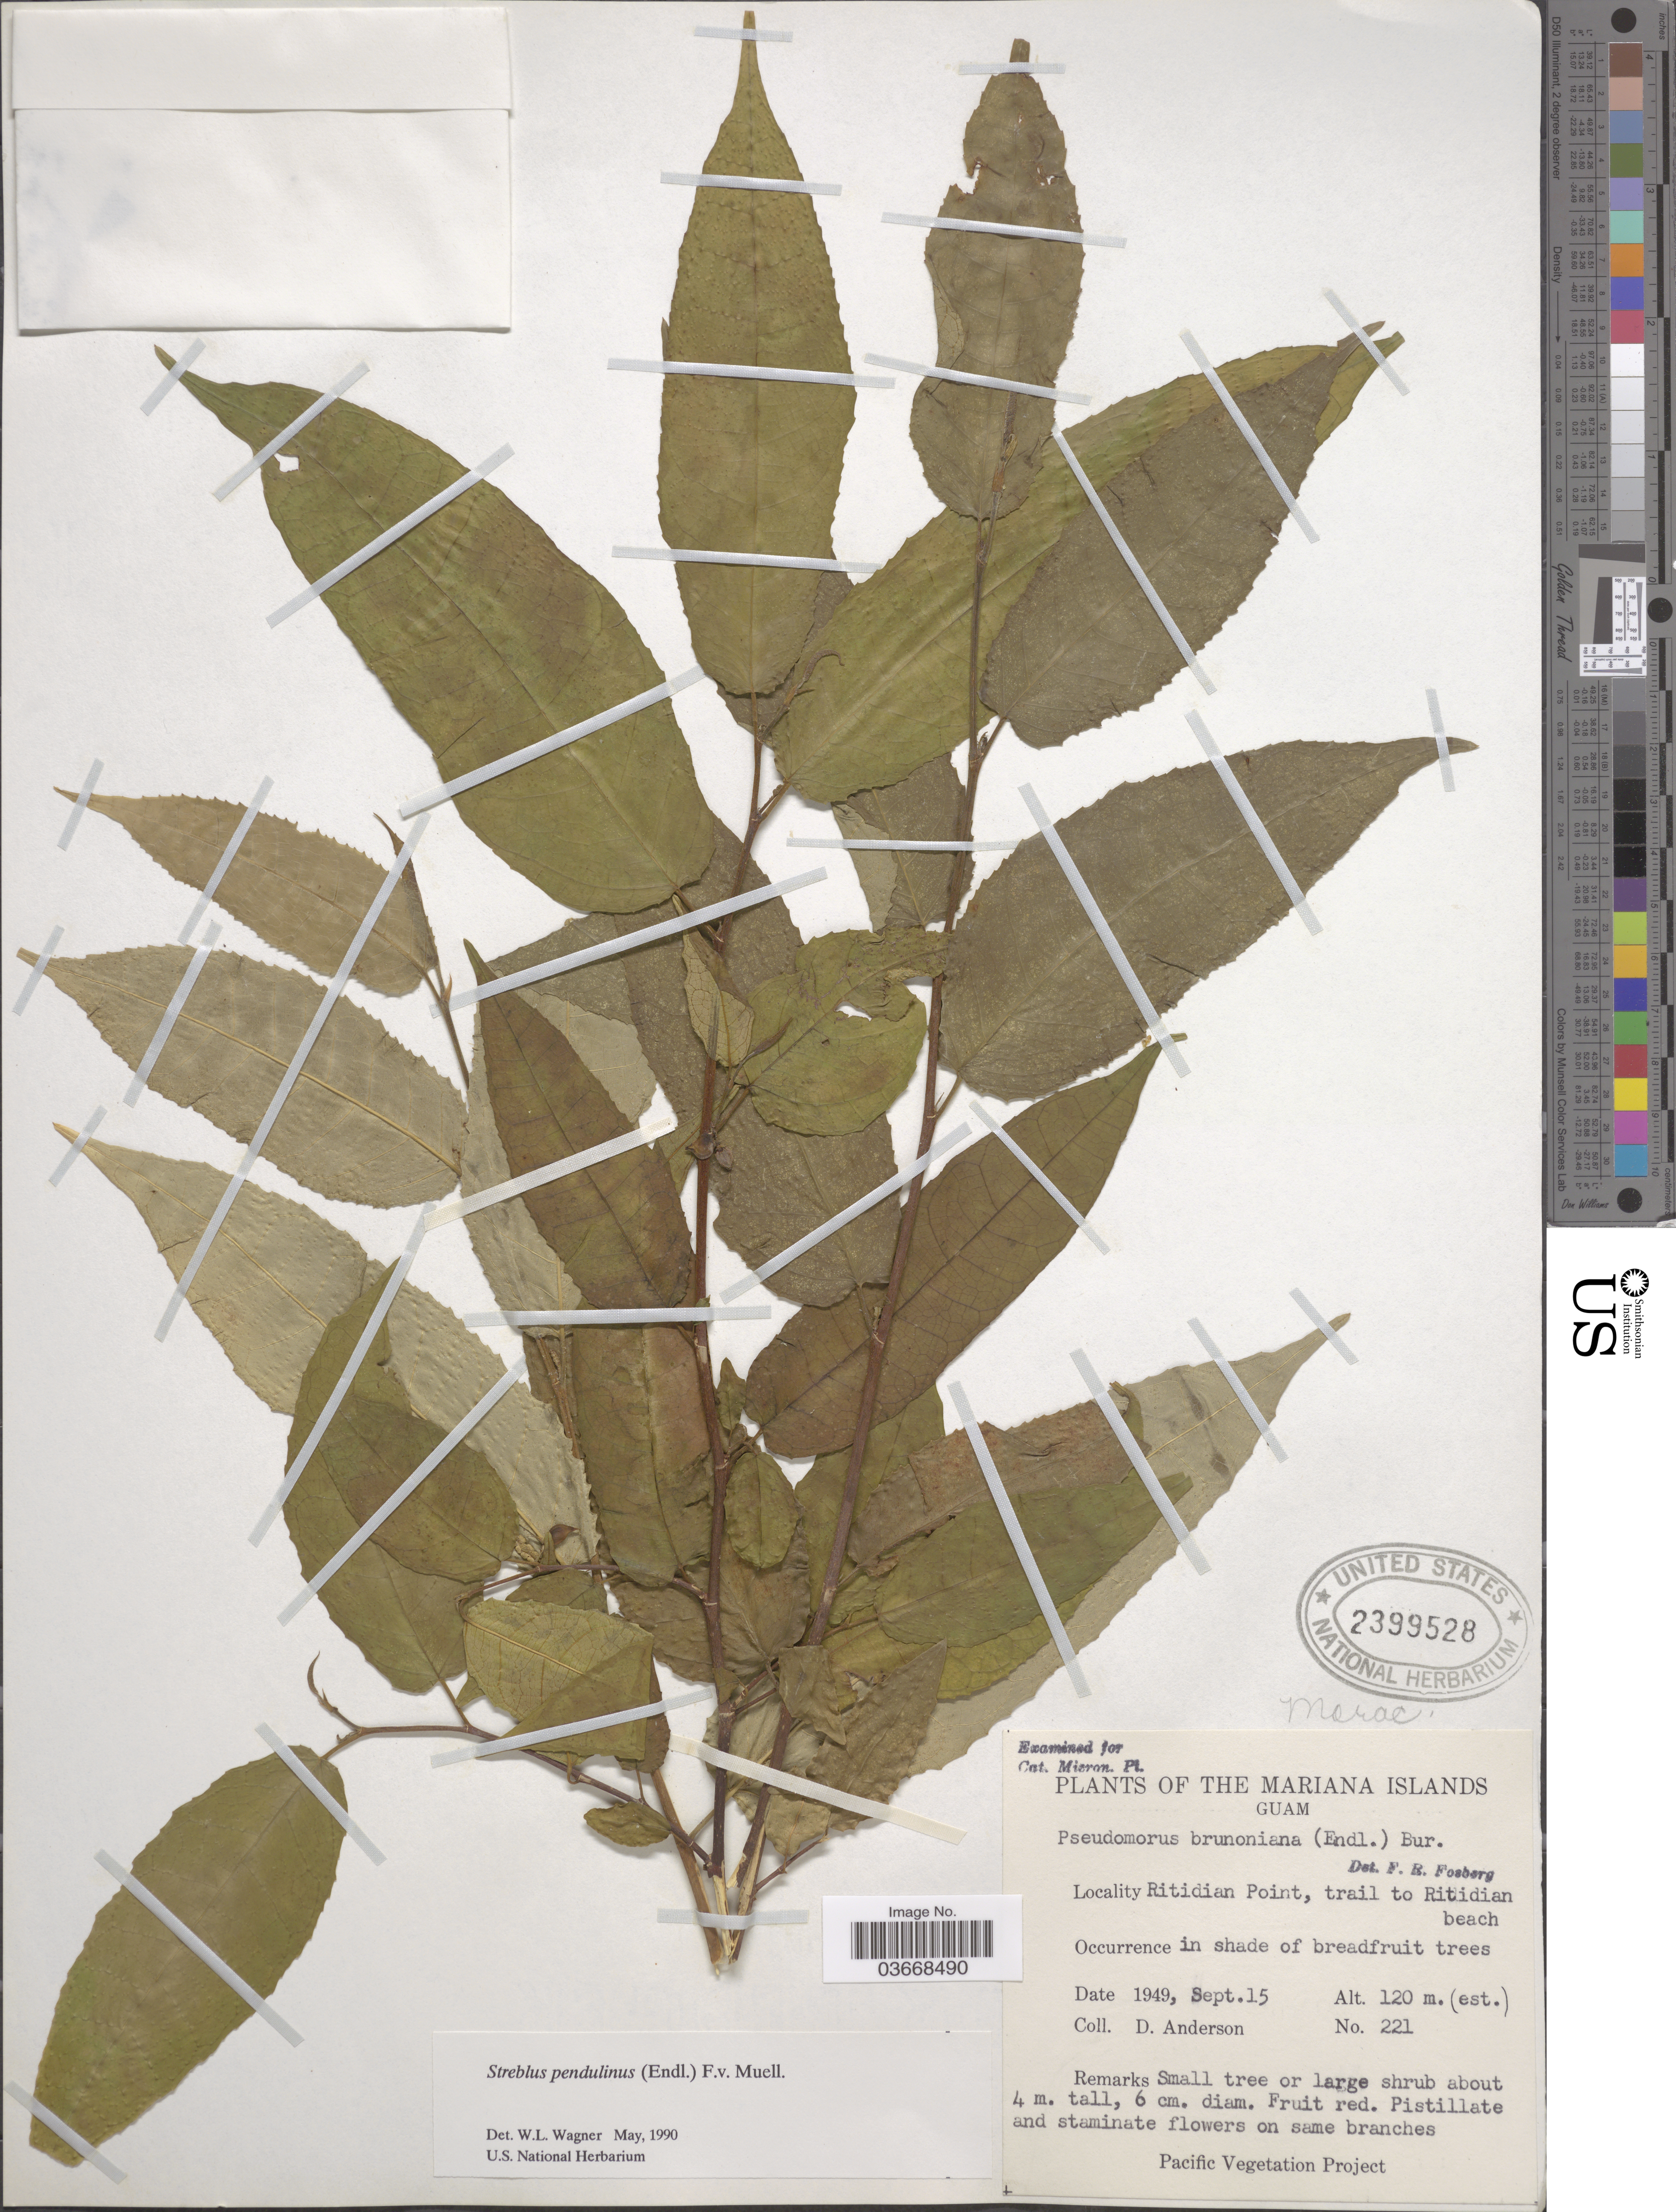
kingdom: Plantae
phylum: Tracheophyta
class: Magnoliopsida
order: Rosales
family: Moraceae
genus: Paratrophis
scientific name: Paratrophis pendulina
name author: (Endl.) E. M. Gardner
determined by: Wagner, W. L., (BOT), Smithsonian Institution - National Museum of Natural History (UNITED STATES)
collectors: D. Anderson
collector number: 221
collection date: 1949-09-15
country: Guam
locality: The Mariana Islands. Ritidian Point, trail to Ritidian beach.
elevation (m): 120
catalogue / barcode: US 2399528